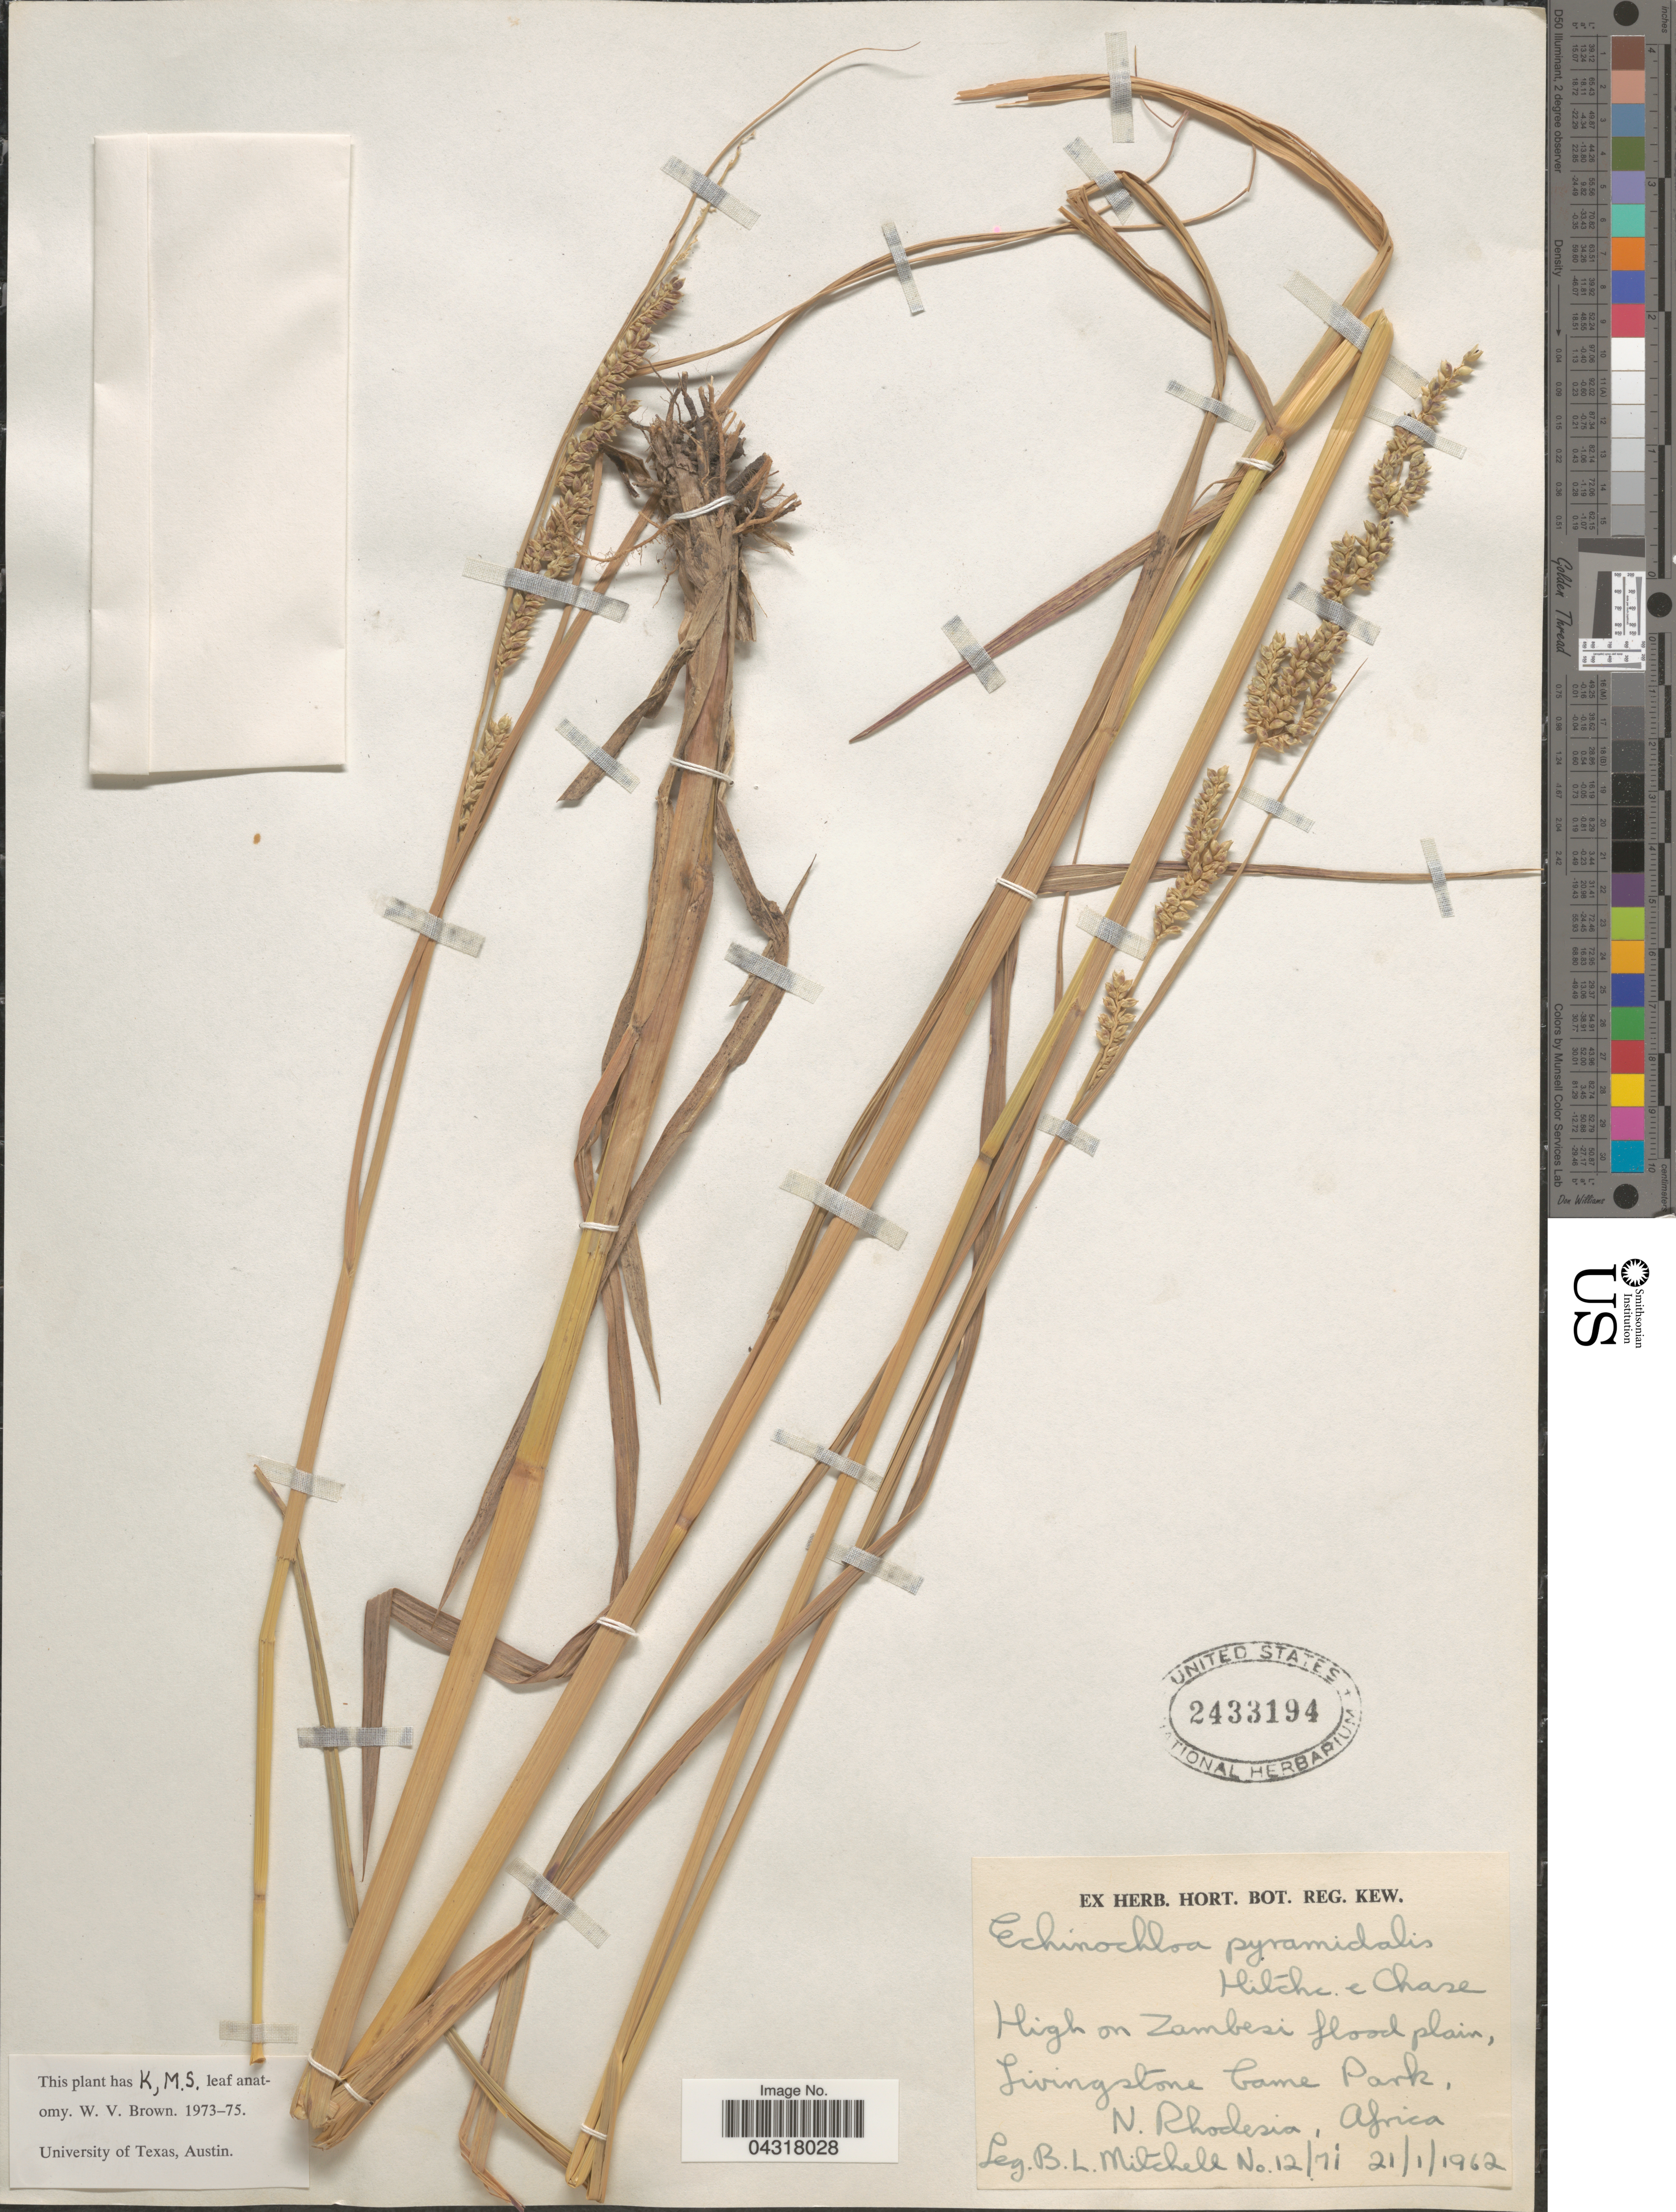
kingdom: Plantae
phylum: Tracheophyta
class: Liliopsida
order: Poales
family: Poaceae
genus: Echinochloa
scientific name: Echinochloa pyramidalis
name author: (Lam.) Hitchc. & Chase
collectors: B. Mitchell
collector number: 12/71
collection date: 1962-01-21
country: Zambia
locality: High on Zambesi floodplain, Livingstone Game Park, N. Rhodesia.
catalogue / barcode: US 2433194